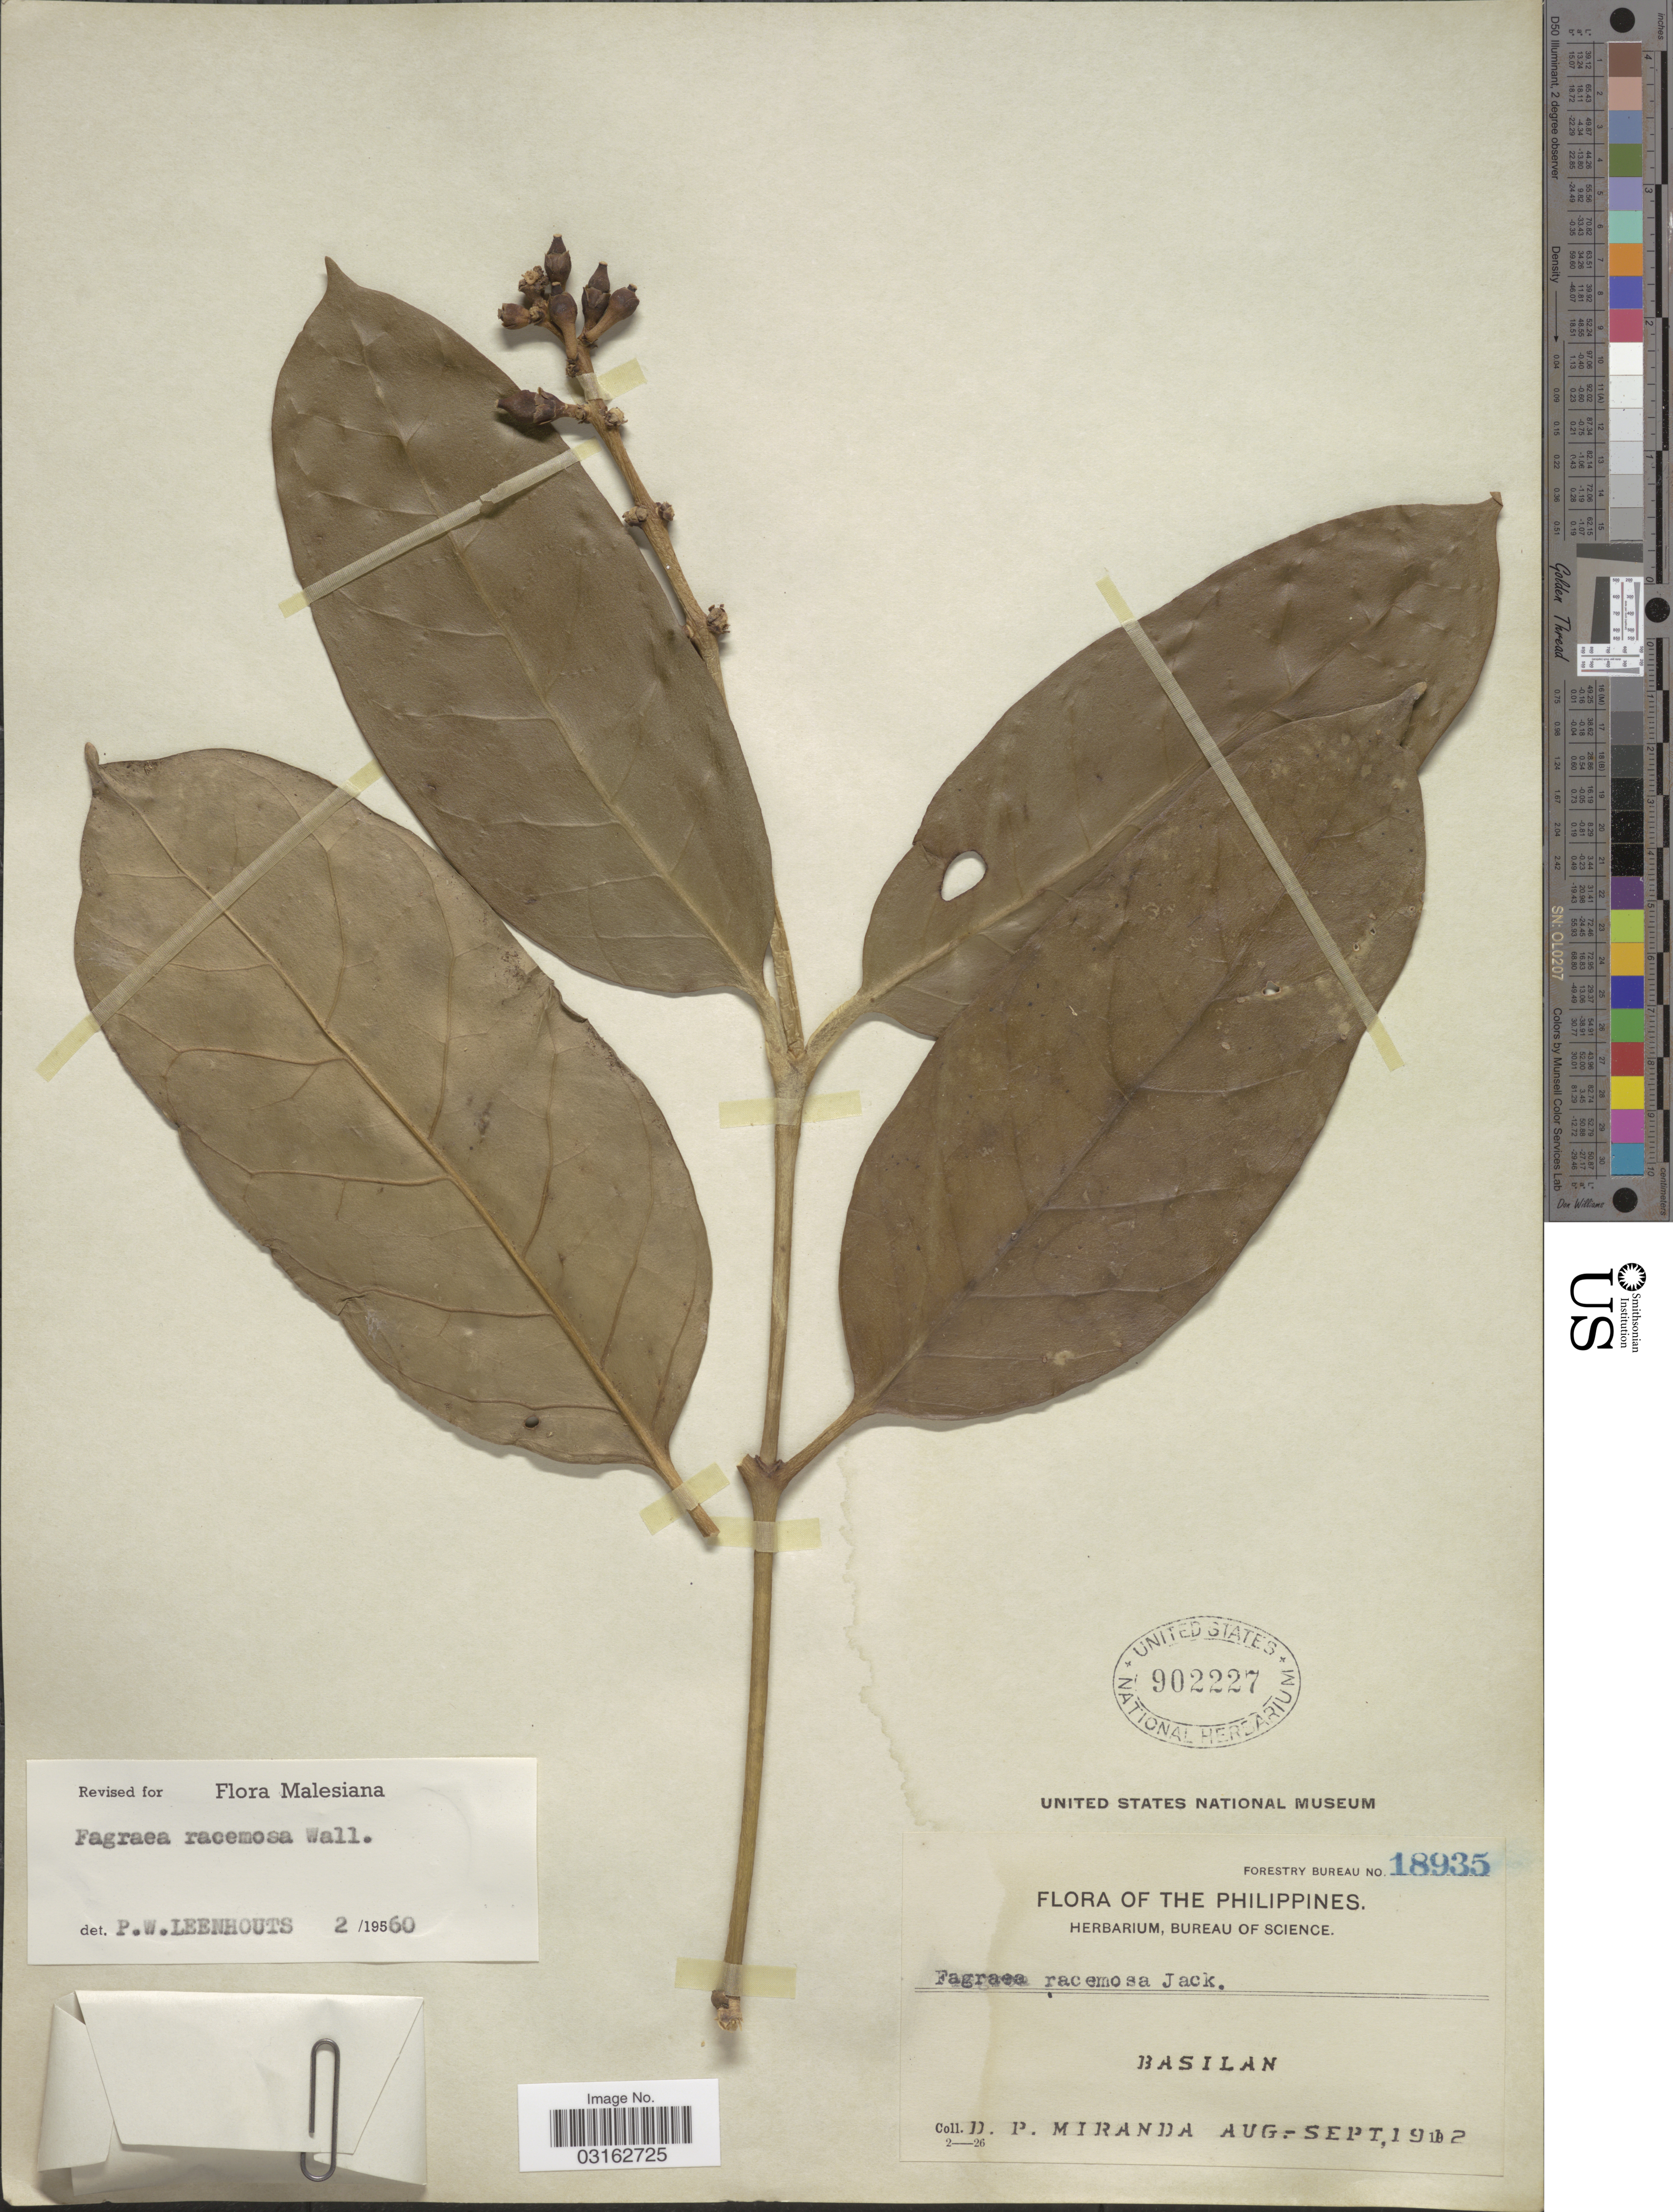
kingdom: Plantae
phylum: Tracheophyta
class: Magnoliopsida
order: Gentianales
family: Gentianaceae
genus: Fagraea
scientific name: Fagraea racemosa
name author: Jack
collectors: D. P. Miranda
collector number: Forestry Bureau 18935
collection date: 1912-08/1912-09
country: Philippines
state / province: Muslim Mindanao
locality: Basilan.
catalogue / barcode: US 902227